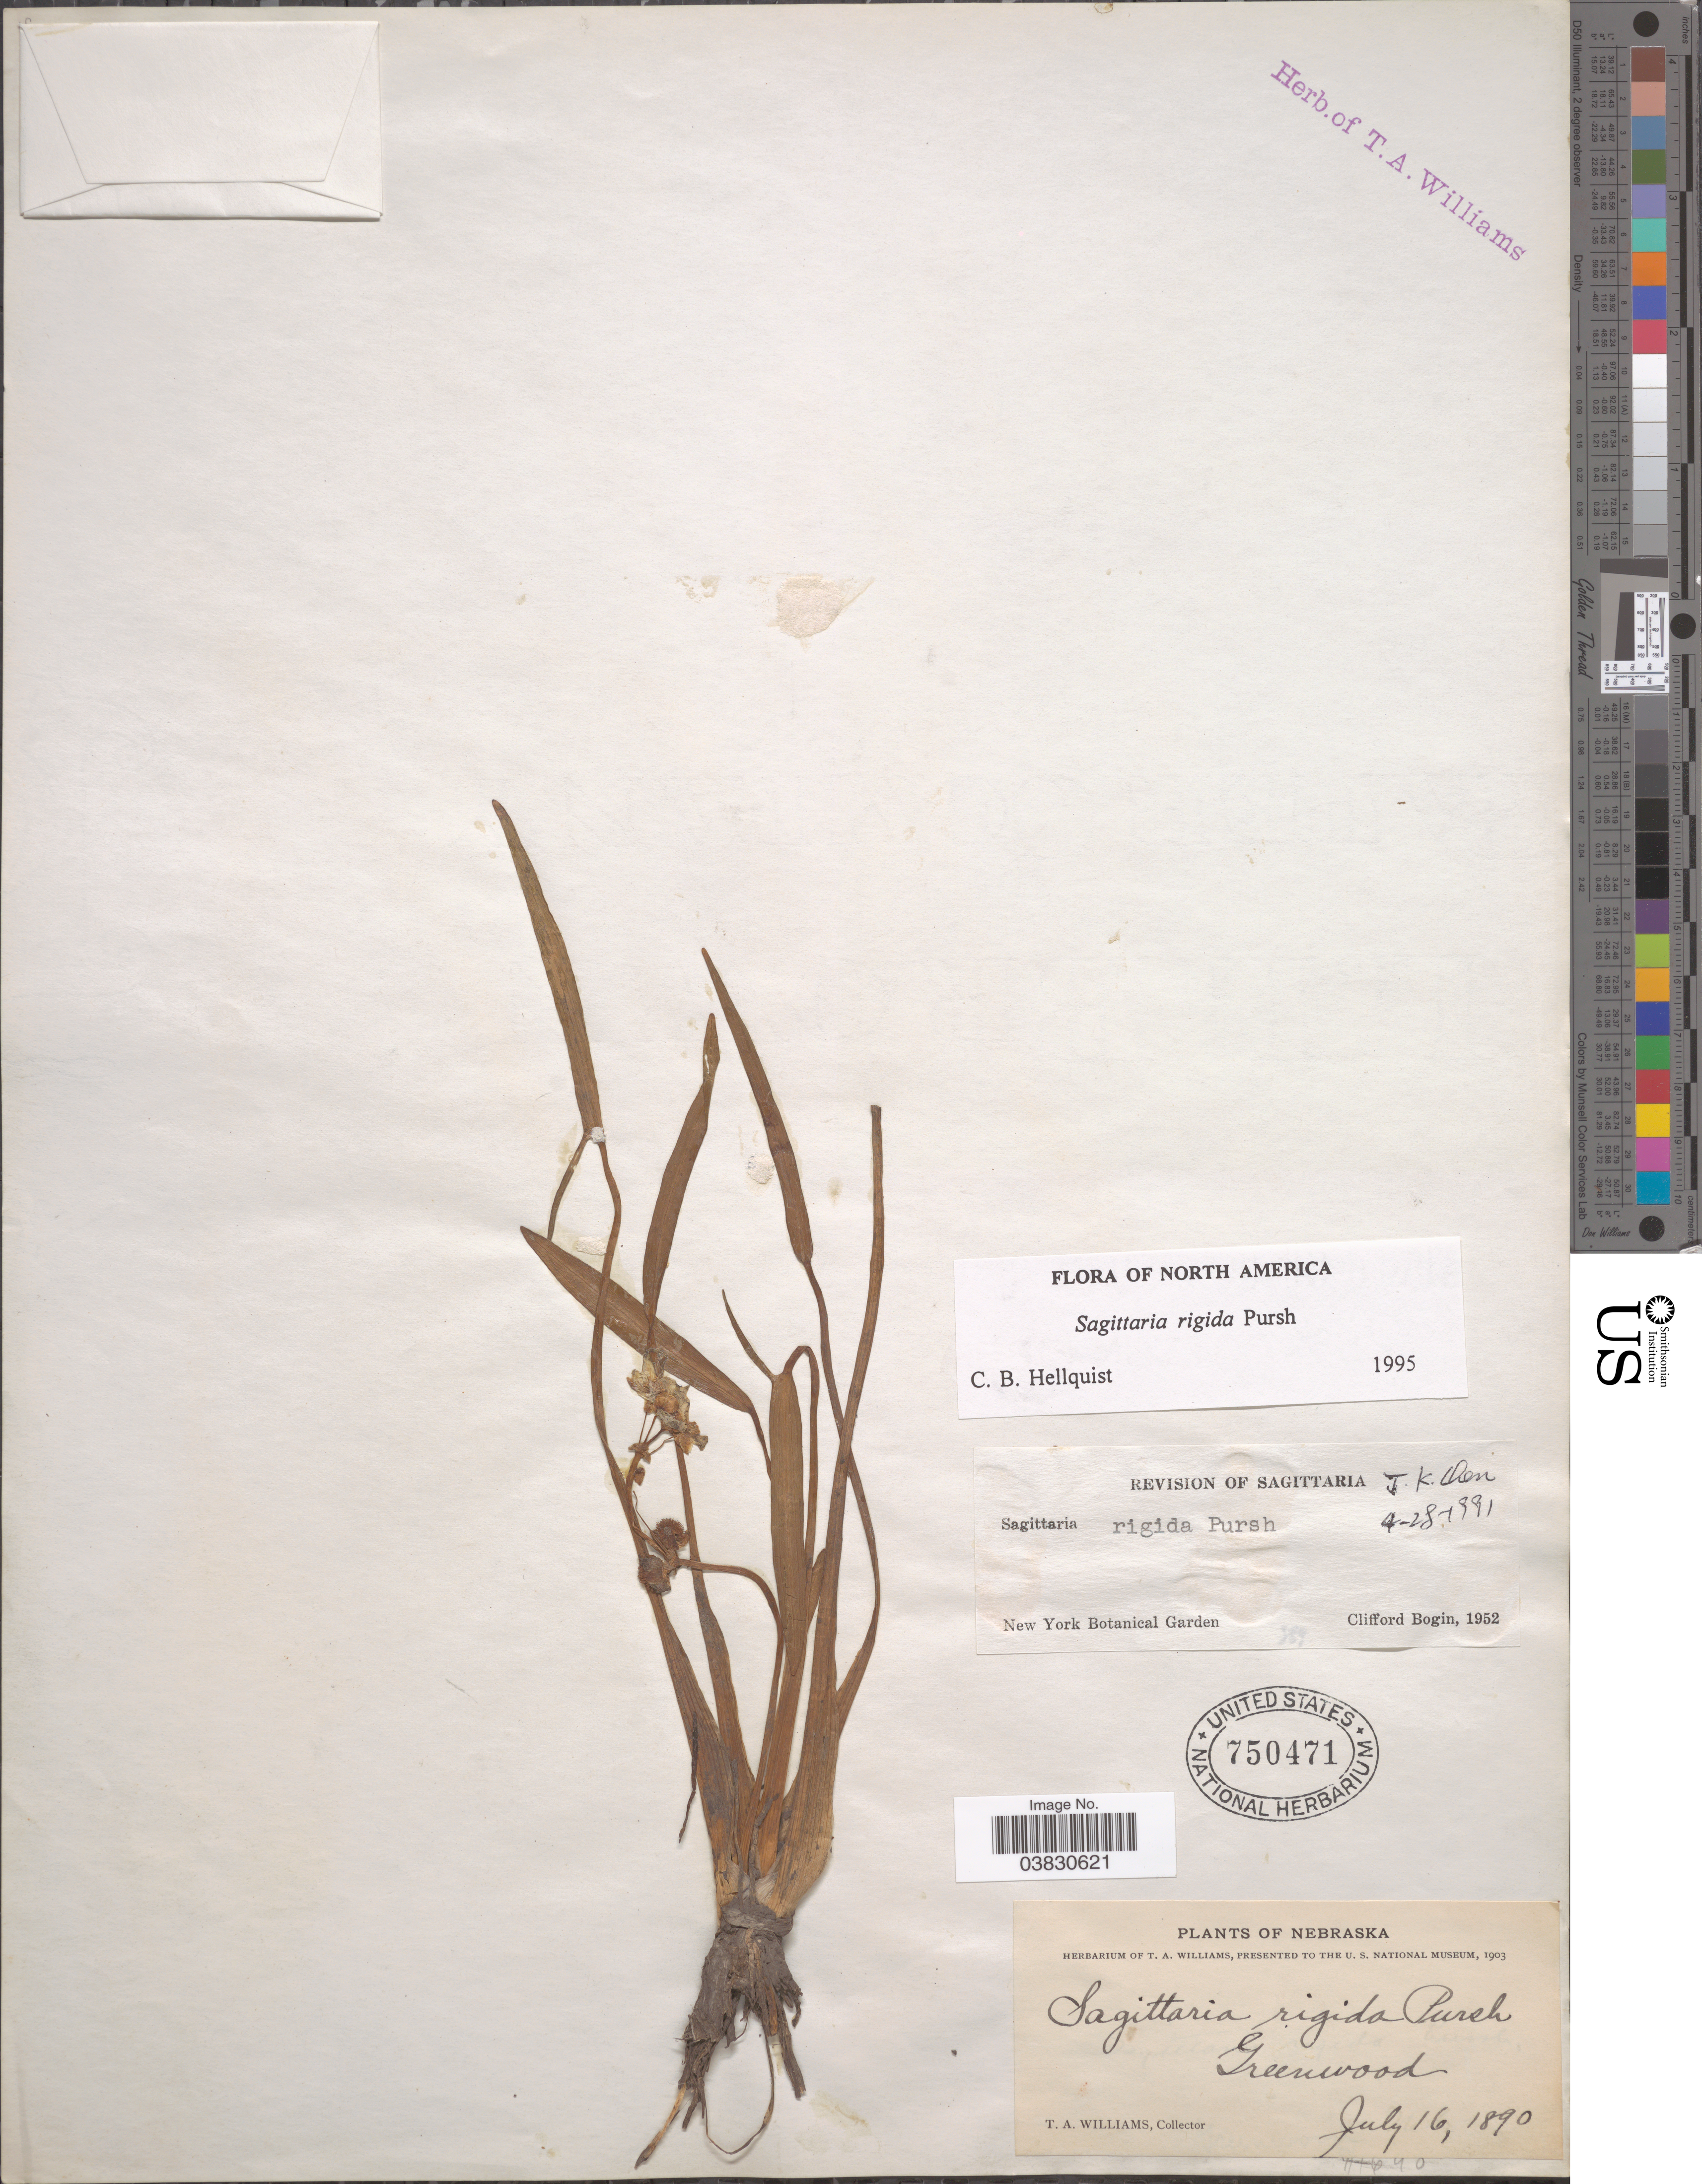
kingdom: Plantae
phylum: Tracheophyta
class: Liliopsida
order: Alismatales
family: Alismataceae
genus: Sagittaria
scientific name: Sagittaria rigida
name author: Pursh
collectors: T. Williams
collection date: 1890-07-16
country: United States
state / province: Nebraska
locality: Greenwood.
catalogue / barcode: US 750471